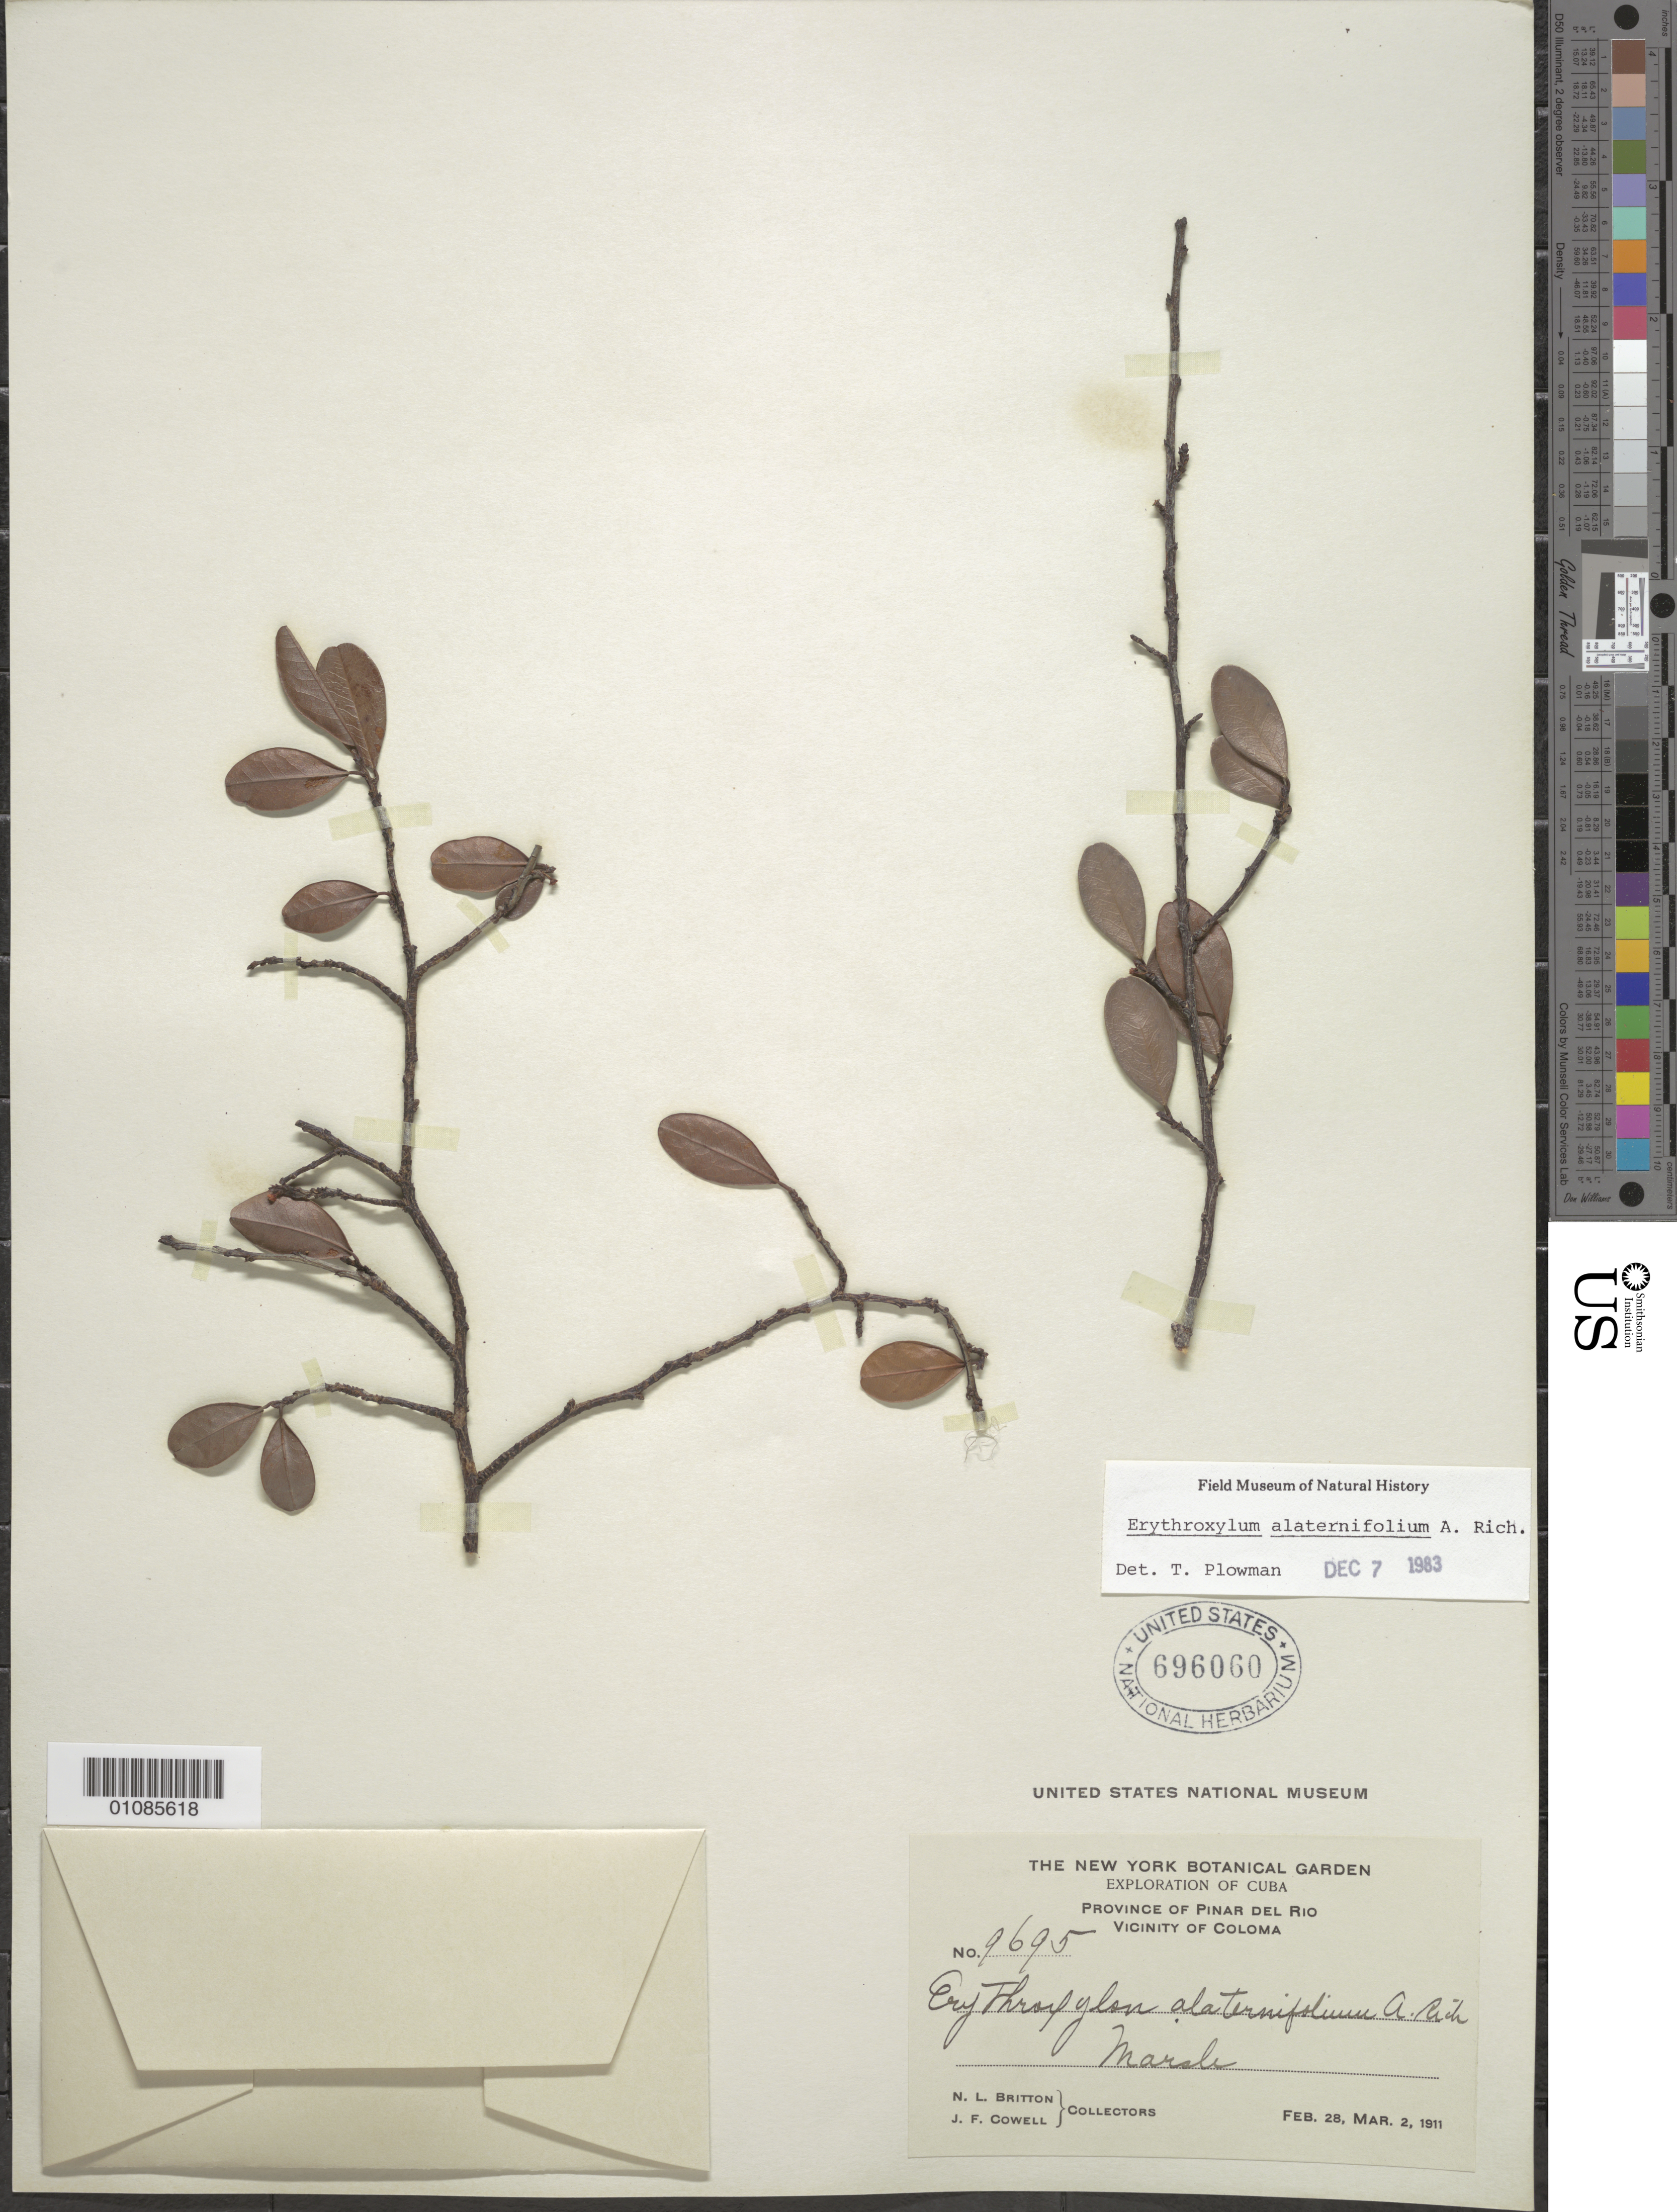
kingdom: Plantae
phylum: Tracheophyta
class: Magnoliopsida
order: Malpighiales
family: Erythroxylaceae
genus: Erythroxylum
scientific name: Erythroxylum alaternifolium var. alaternifolium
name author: A. Rich.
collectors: N. Britton & J. F. Cowell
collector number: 9695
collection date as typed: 28 Feb 1911 to 02 Mar 1911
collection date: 1911-02-28/1911-03-02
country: Cuba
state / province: Pinar del Rio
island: Cuba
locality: Pinar del Rio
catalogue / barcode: US 696060